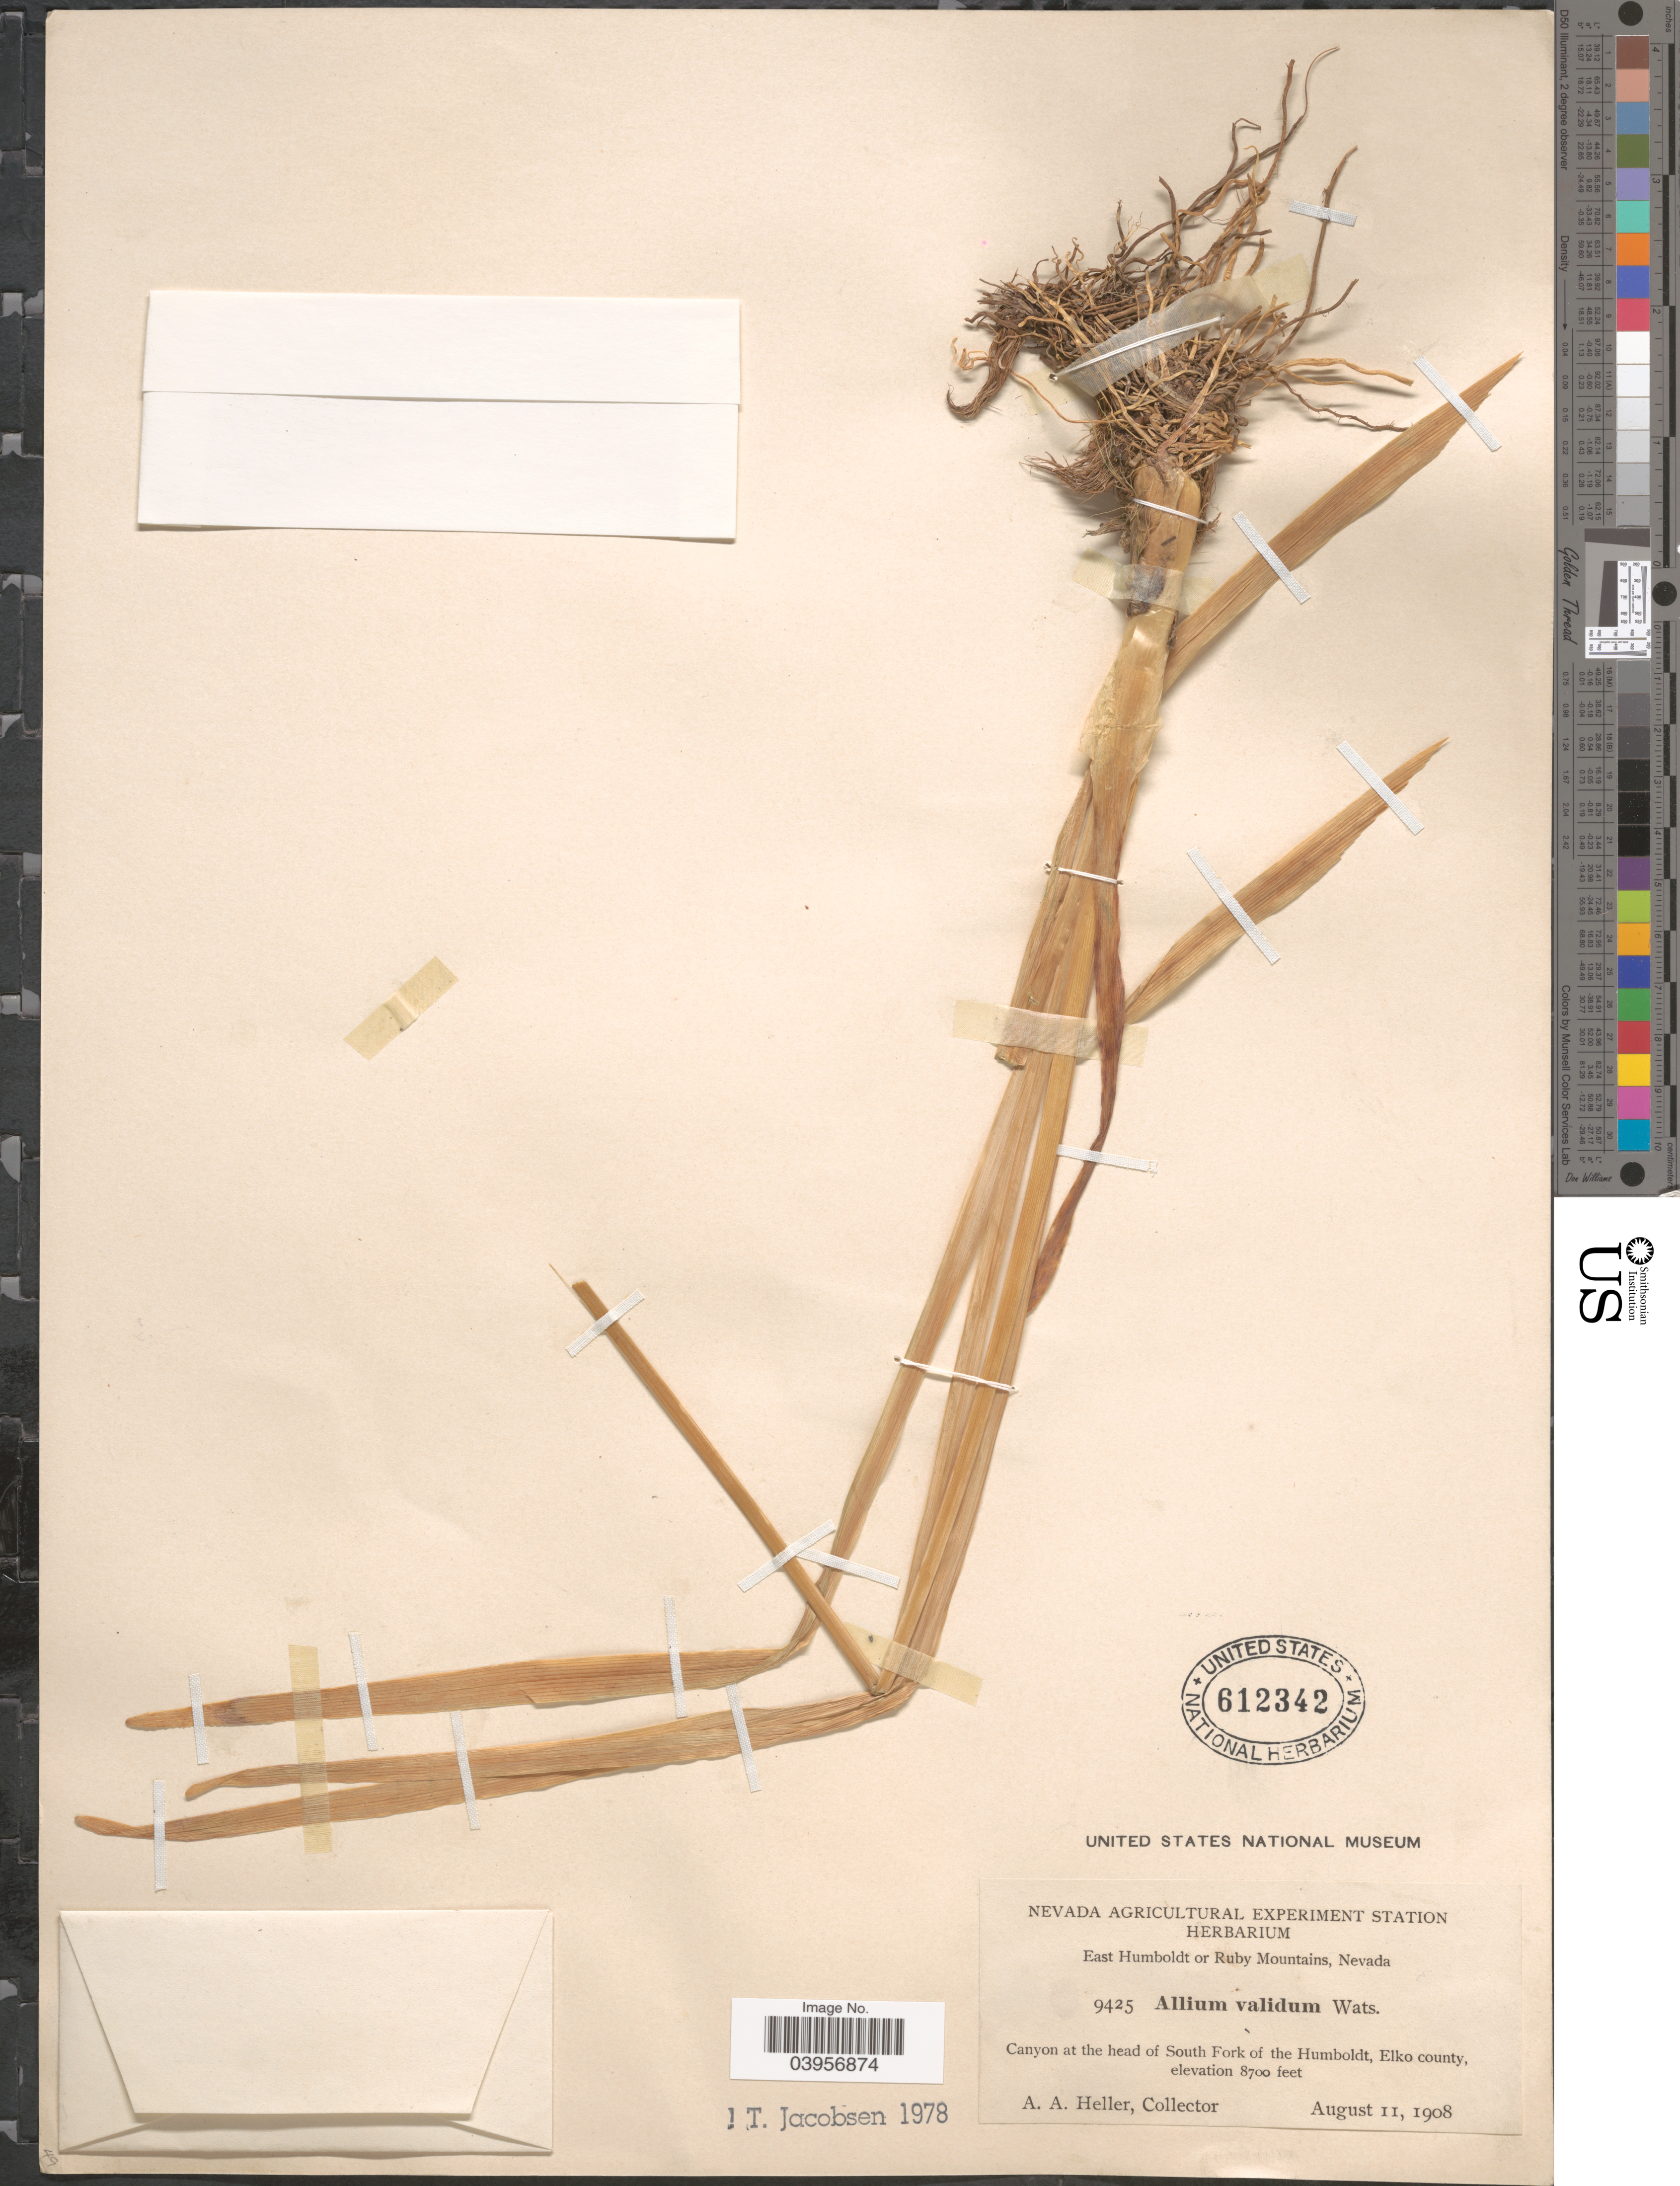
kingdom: Plantae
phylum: Tracheophyta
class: Liliopsida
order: Asparagales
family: Amaryllidaceae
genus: Allium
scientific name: Allium validum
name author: S. Watson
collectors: A. A. Heller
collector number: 9425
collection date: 1908-08-11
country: United States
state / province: Nevada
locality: East Humboldt or Ruby Mountains. Canyon at the head of South Fork of the Humboldt, Elko County.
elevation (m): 2652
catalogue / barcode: US 612342